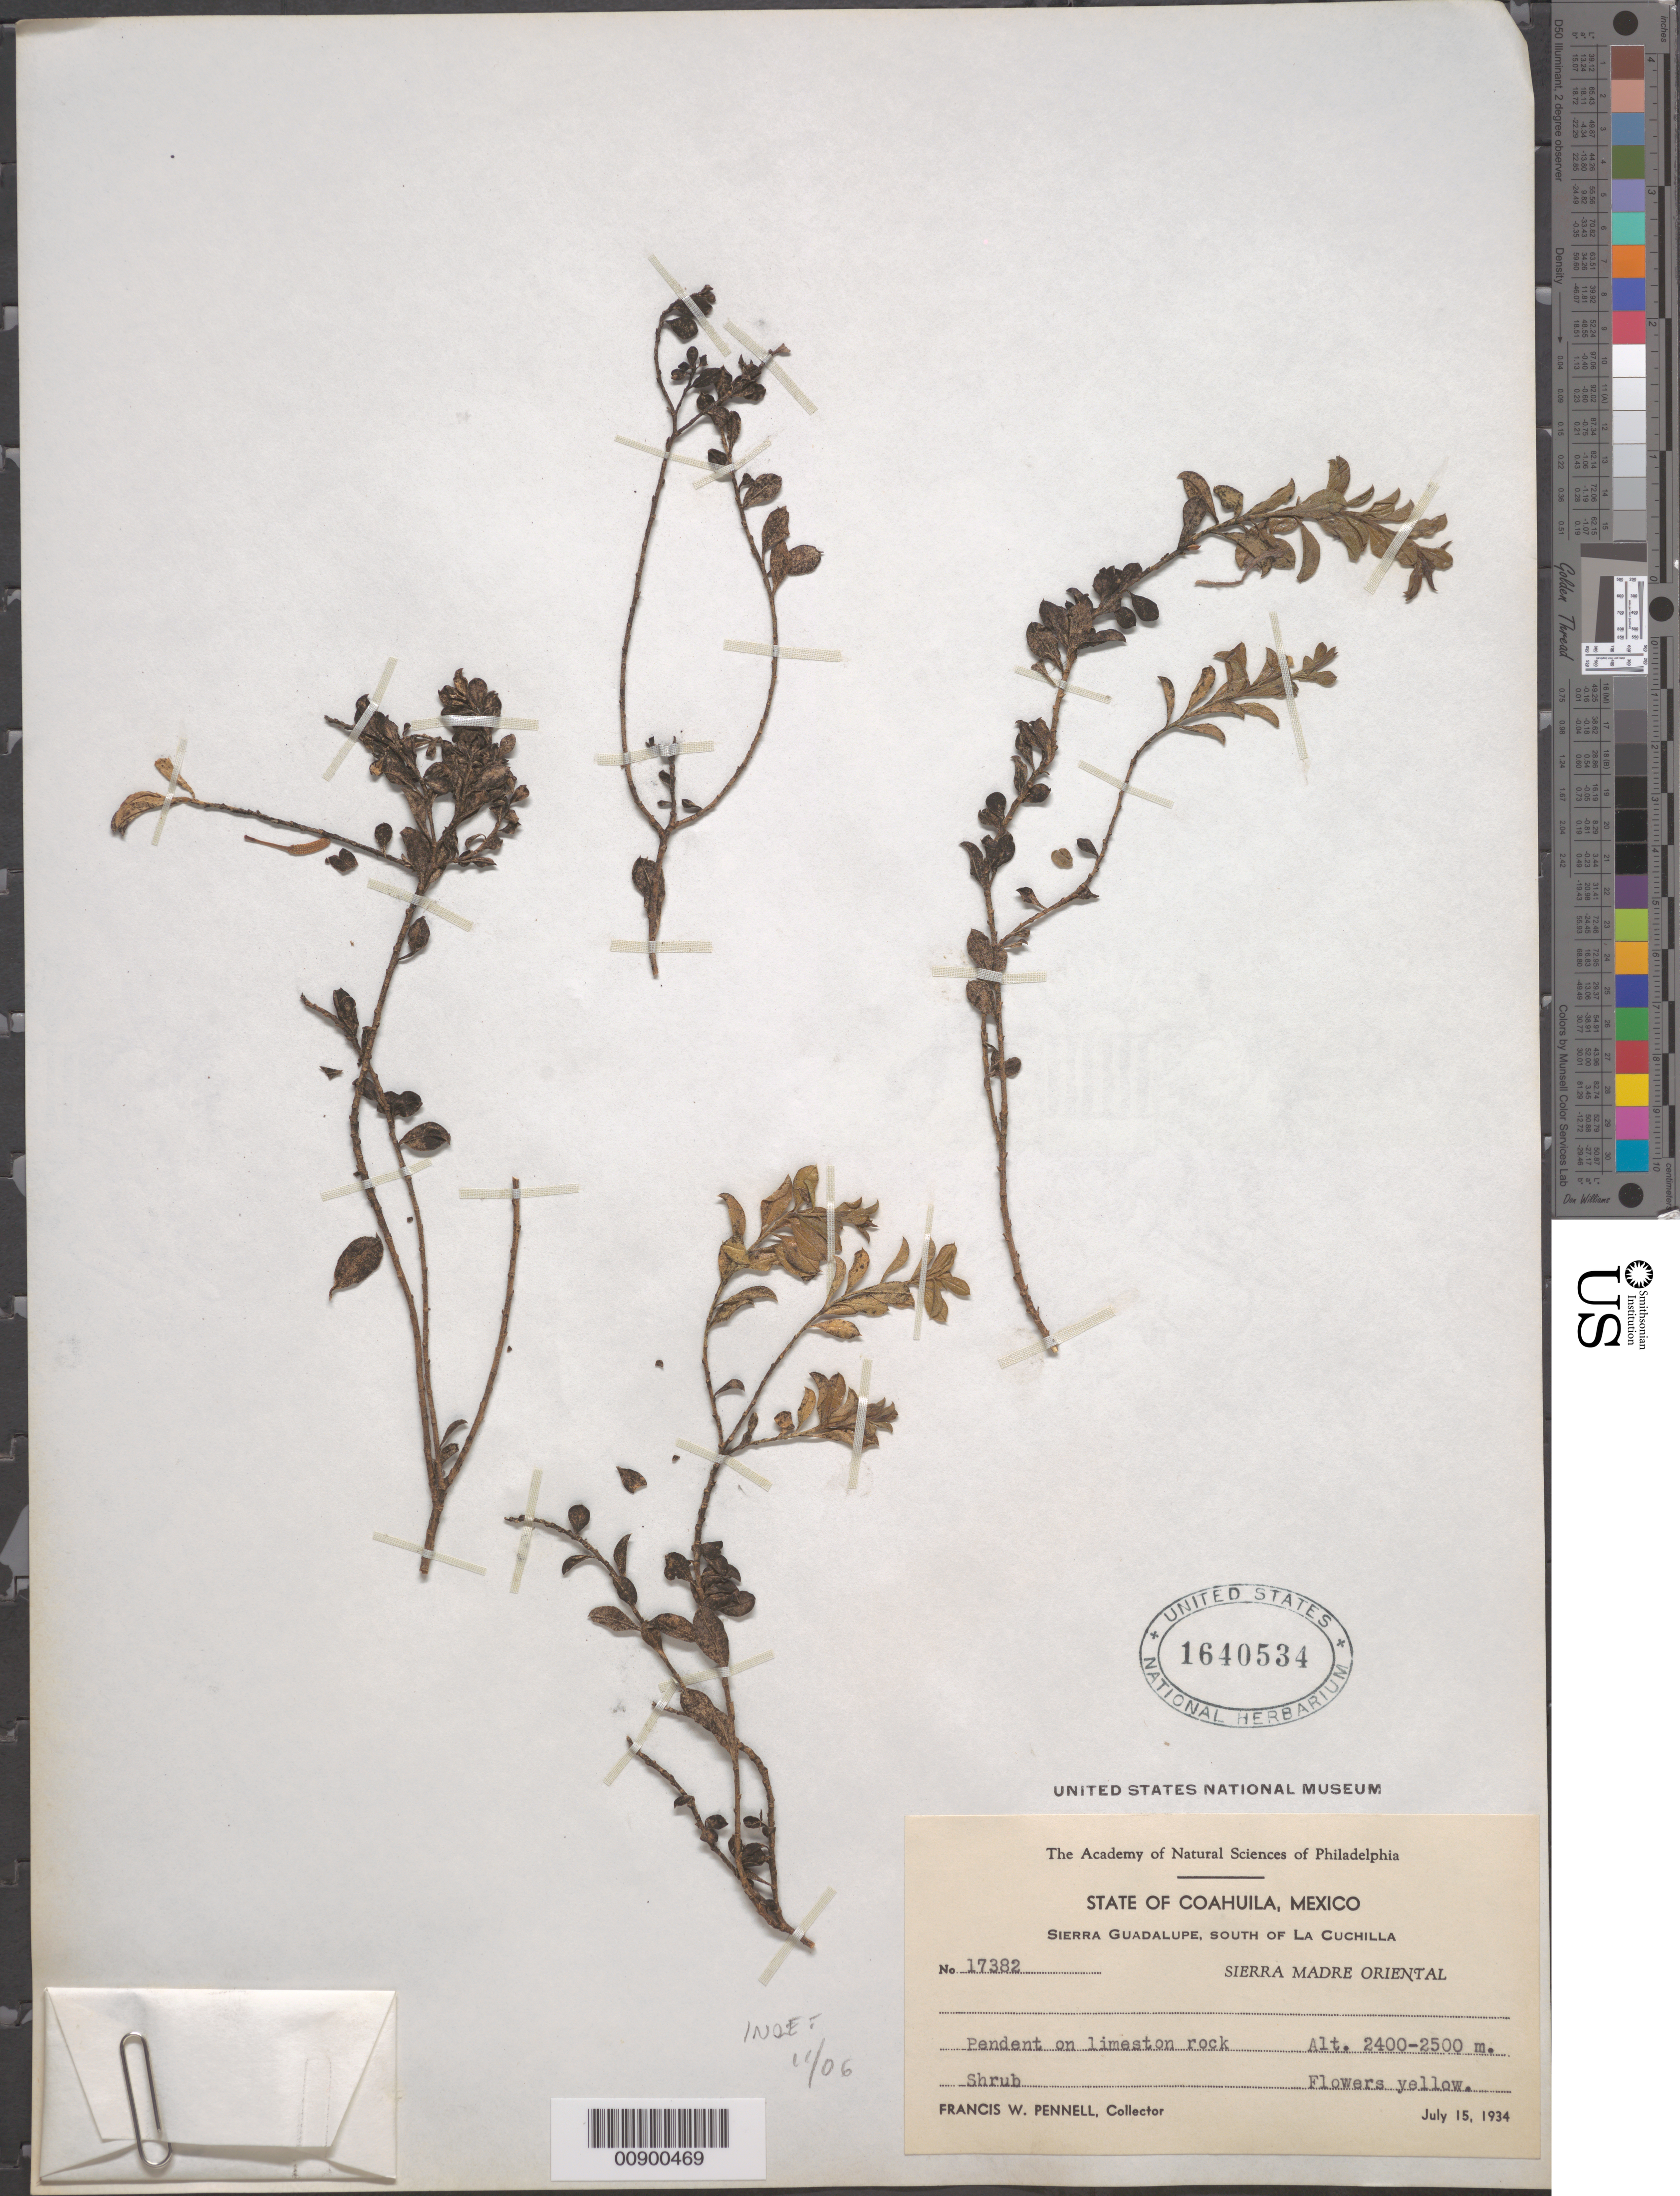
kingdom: Plantae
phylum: Tracheophyta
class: Magnoliopsida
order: Piperales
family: Piperaceae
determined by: Jiménez, José Estaban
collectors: F. W. Pennell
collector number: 17382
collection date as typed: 15 Jul 1934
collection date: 1934-07-15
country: Mexico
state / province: Coahuila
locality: Sierra Guadalupe, South of La Cuchilla. State of Coahuila. Sierra Madre Oriental.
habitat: Pendent on limestone rock.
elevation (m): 2500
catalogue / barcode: US 1640534